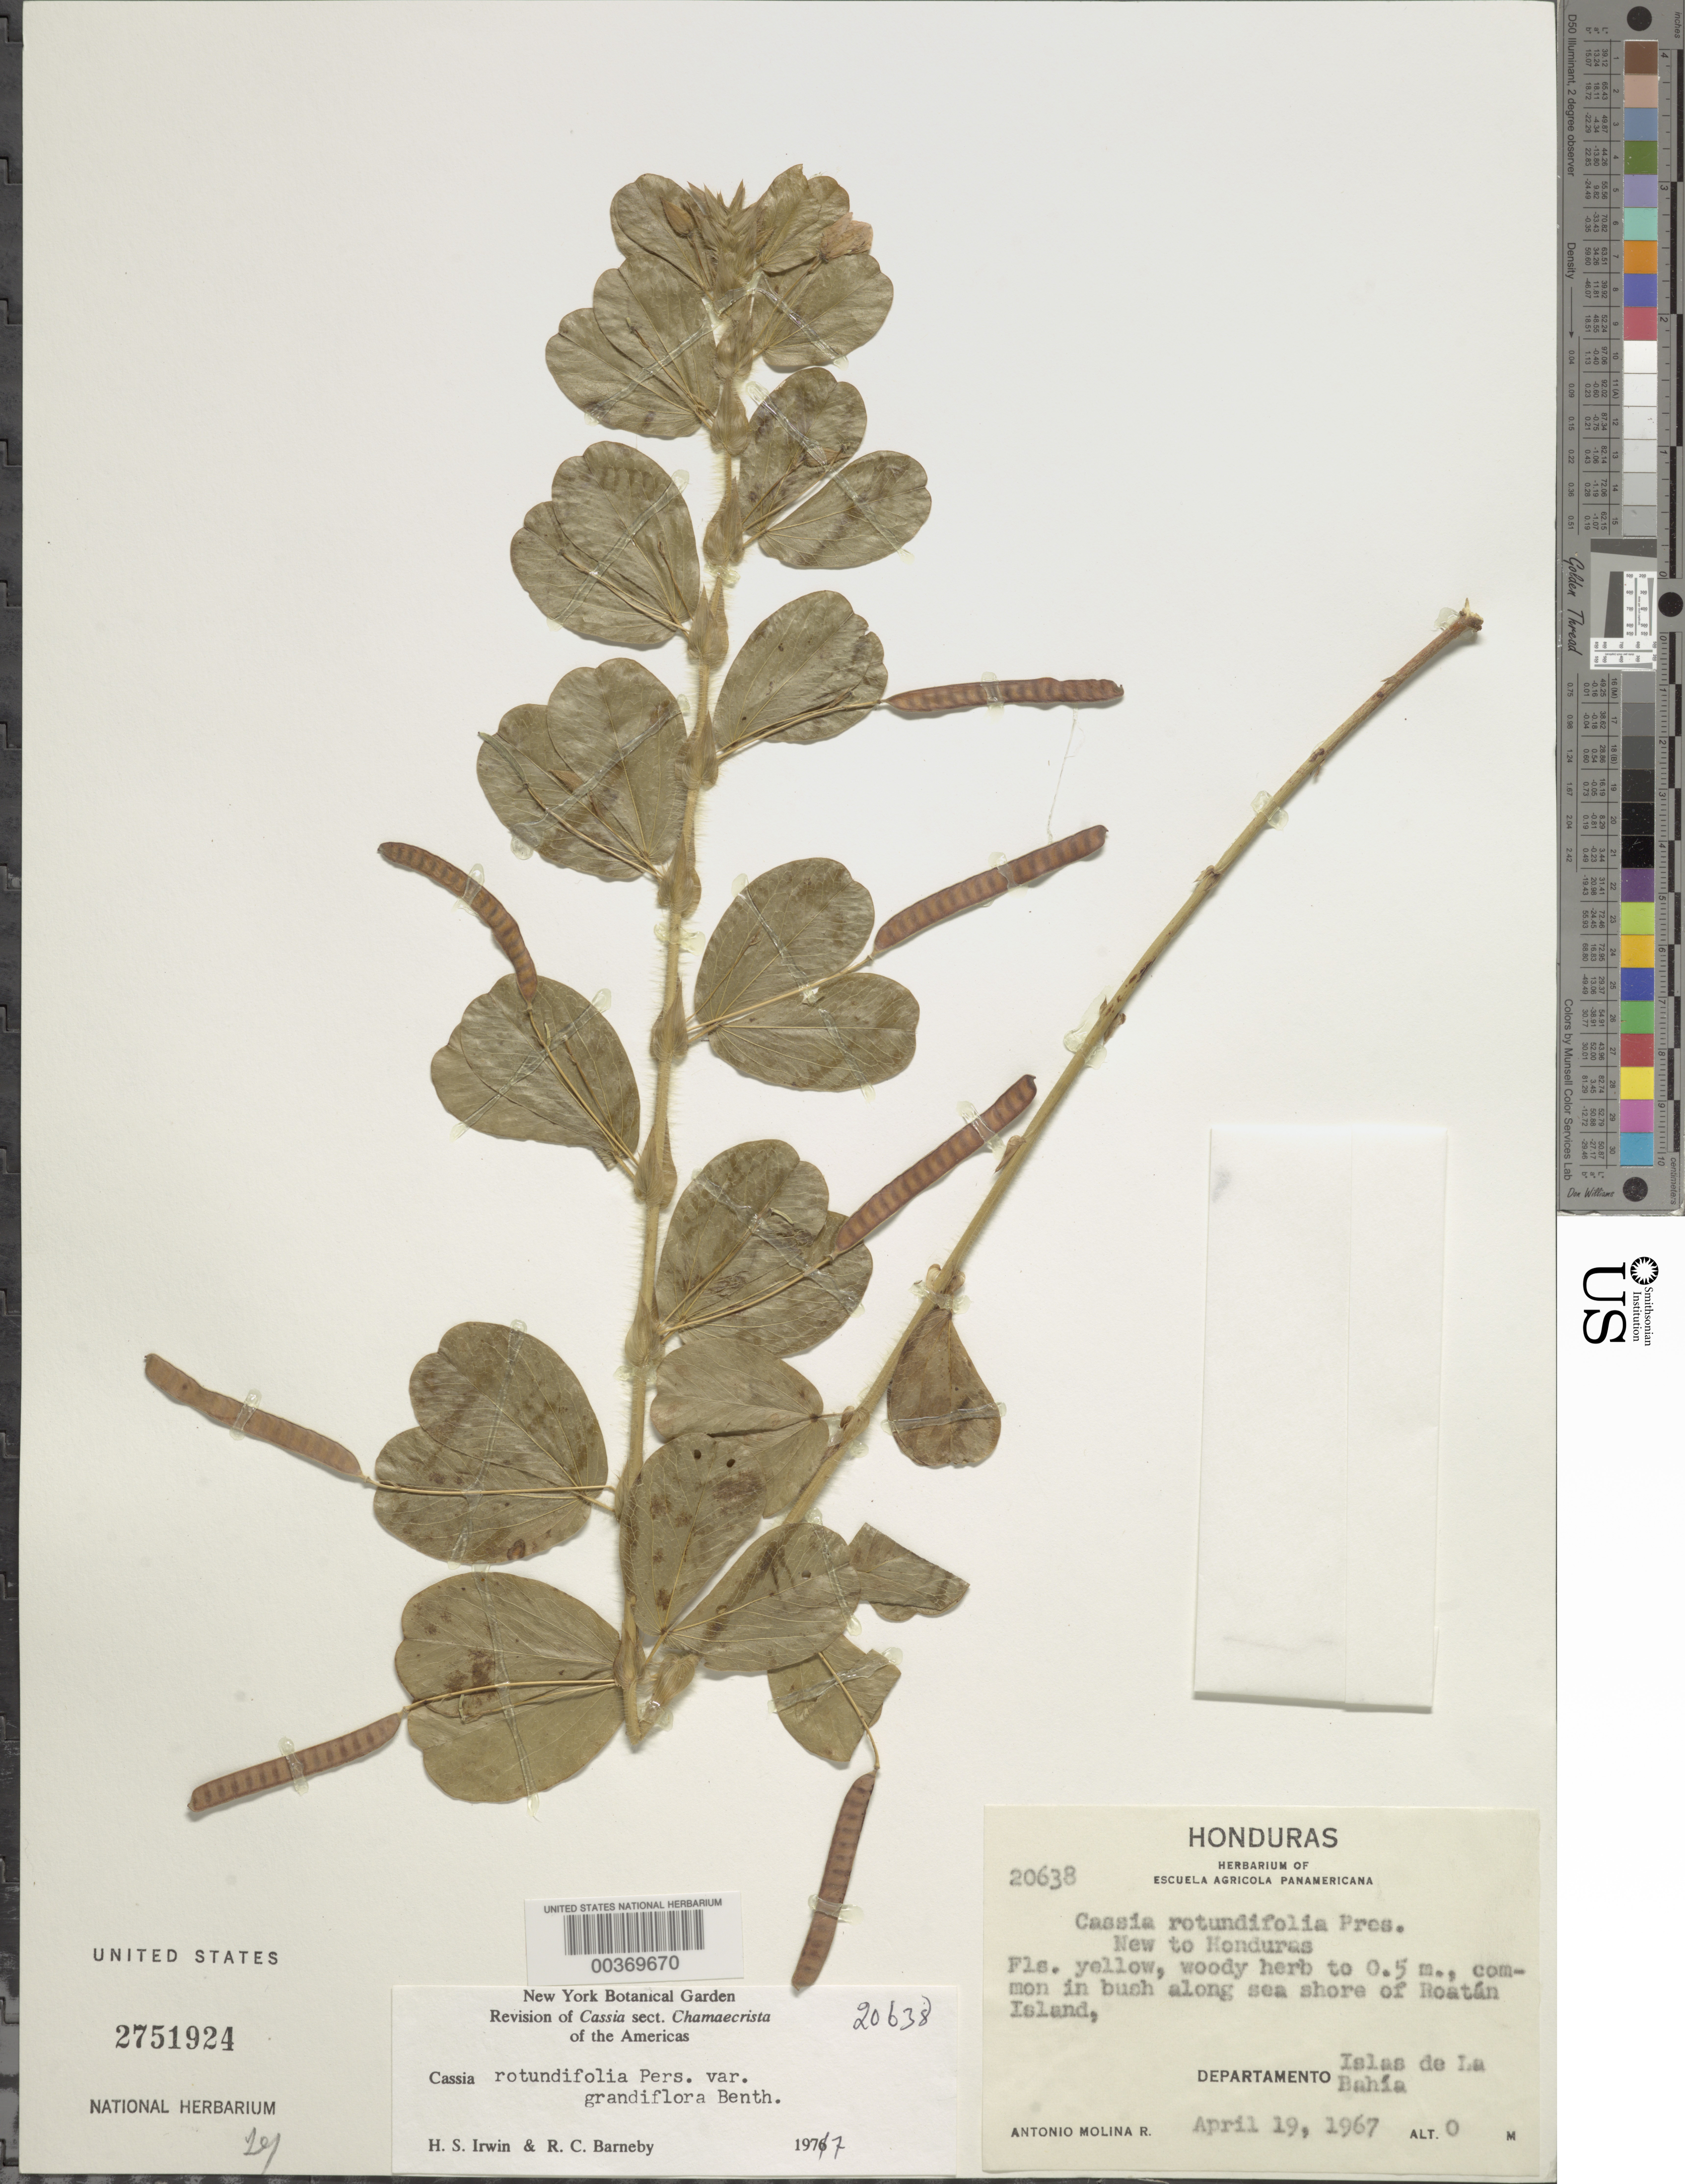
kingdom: Plantae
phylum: Tracheophyta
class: Magnoliopsida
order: Fabales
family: Fabaceae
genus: Chamaecrista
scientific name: Chamaecrista rotundifolia var. rotundifolia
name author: (Pers.) Greene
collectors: A. Molina R.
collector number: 20638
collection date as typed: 19 Apr 1967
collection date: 1967-04-19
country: Honduras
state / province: Islas de la Bahía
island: Roatan Island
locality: Along sea shore of island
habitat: Along sea shore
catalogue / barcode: US 2751924